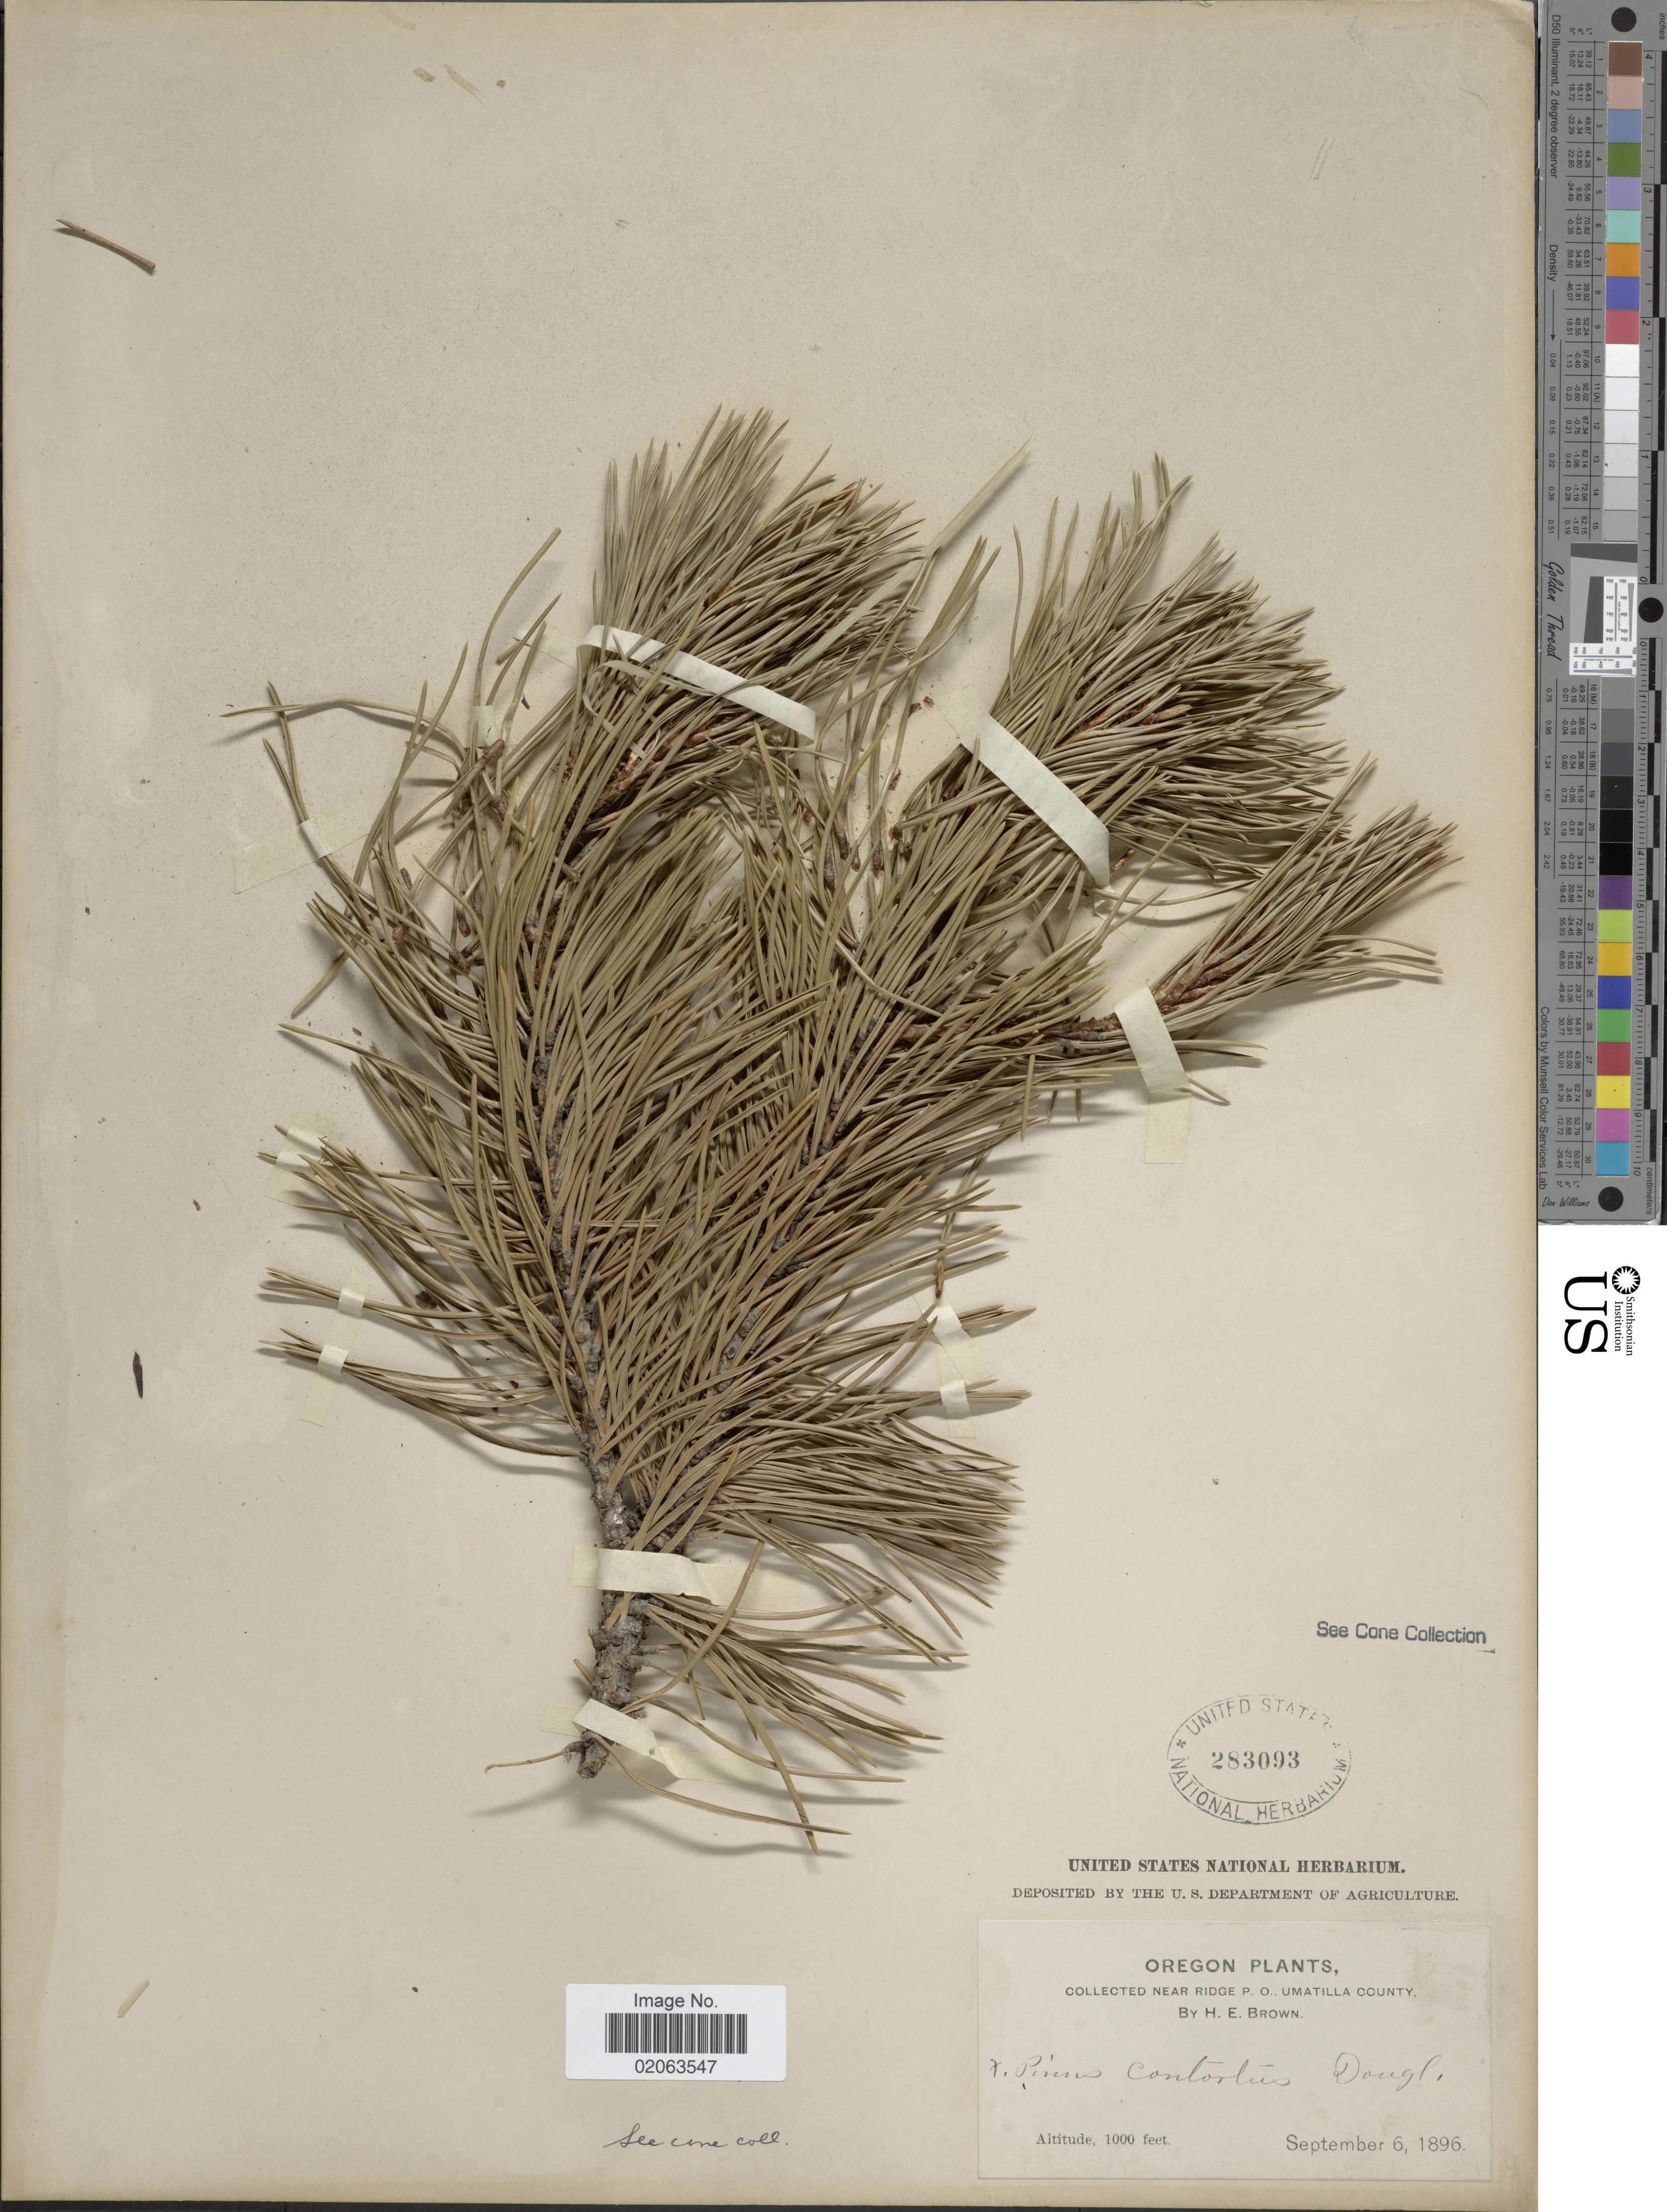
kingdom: Plantae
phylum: Tracheophyta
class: Pinopsida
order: Pinales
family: Pinaceae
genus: Pinus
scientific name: Pinus contorta var. latifolia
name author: Engelm. ex S. Watson in C. King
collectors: H. E. Brown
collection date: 1896-09-06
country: United States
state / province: Oregon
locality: Oregon. near Ridge P.O. Umatilla County.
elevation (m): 305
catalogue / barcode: US 283093